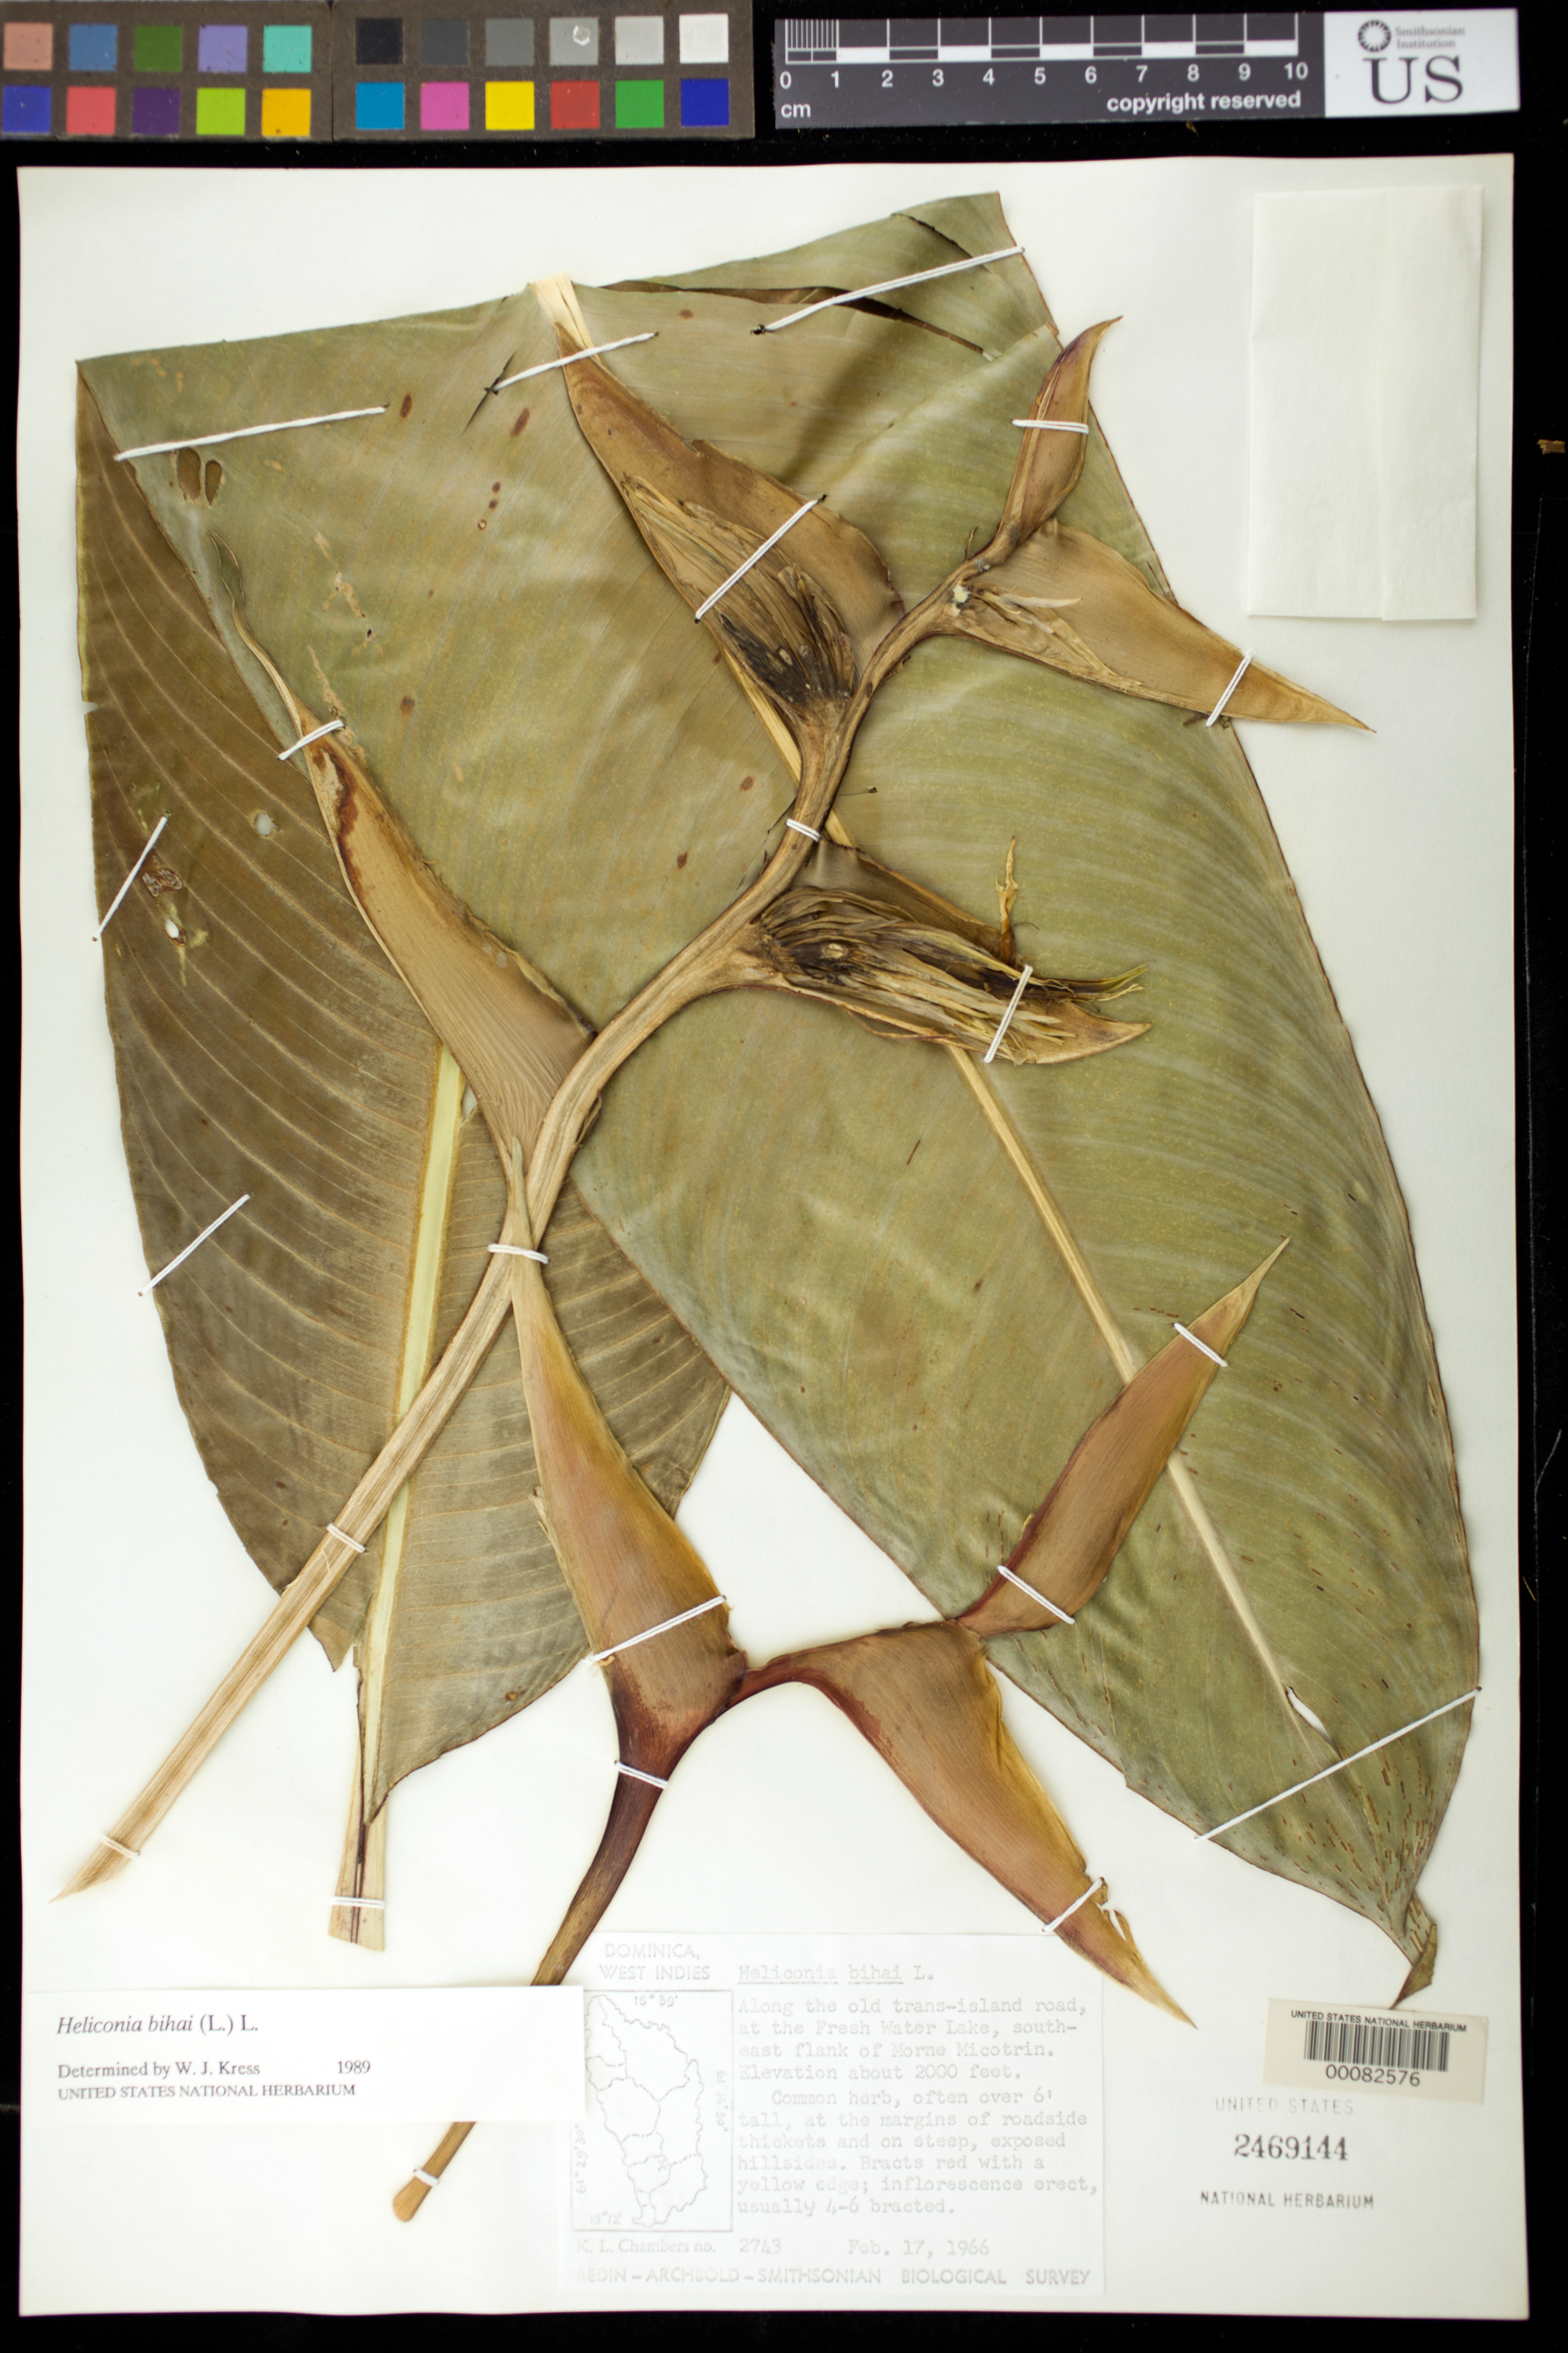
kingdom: Plantae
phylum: Tracheophyta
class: Liliopsida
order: Zingiberales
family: Heliconiaceae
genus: Heliconia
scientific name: Heliconia bihai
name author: (L.) L.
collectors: K. L. Chambers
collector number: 2743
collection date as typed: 17 Feb 1966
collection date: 1966-02-17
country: Dominica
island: Dominica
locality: Along old trans-island road, at fresh water lake, se flank of morne micotrin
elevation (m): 610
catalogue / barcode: US 2469144